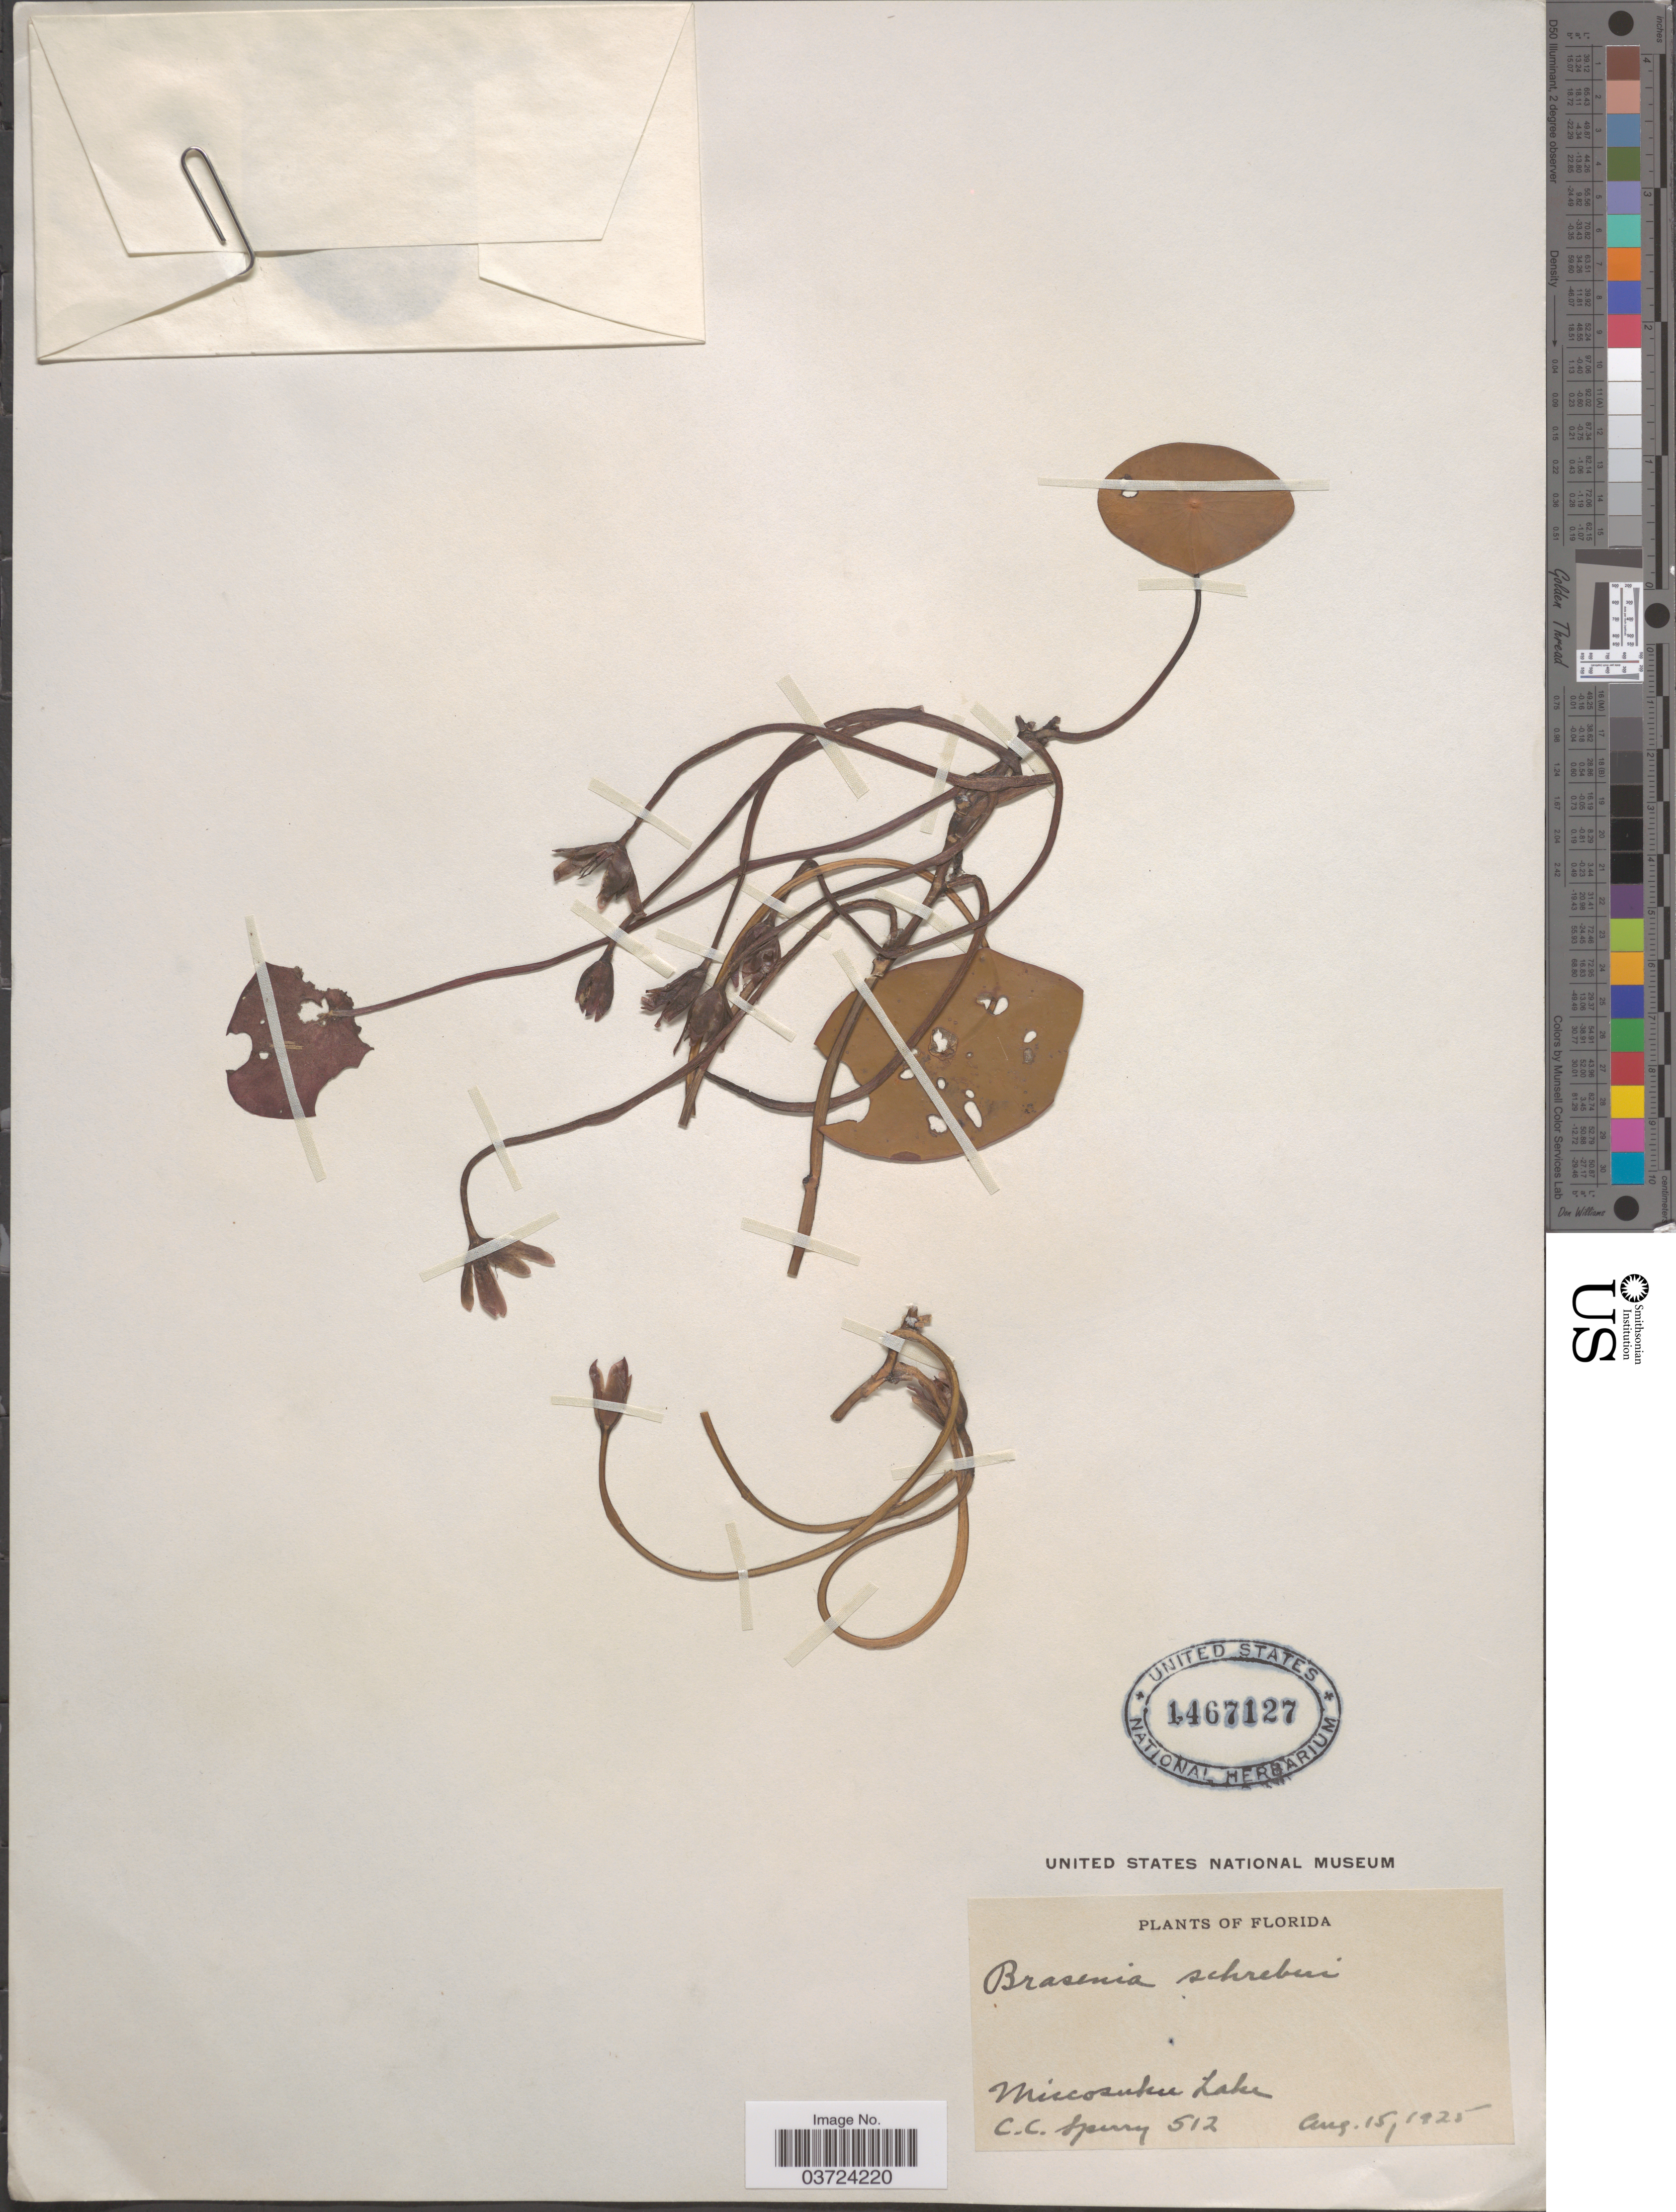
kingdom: Plantae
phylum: Tracheophyta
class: Magnoliopsida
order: Nymphaeales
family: Cabombaceae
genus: Brasenia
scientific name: Brasenia schreberi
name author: J.F. Gmel.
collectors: C. C. Sperry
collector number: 512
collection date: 1925-08-15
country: United States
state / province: Florida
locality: Miccosukee Lake.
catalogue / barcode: US 1467127